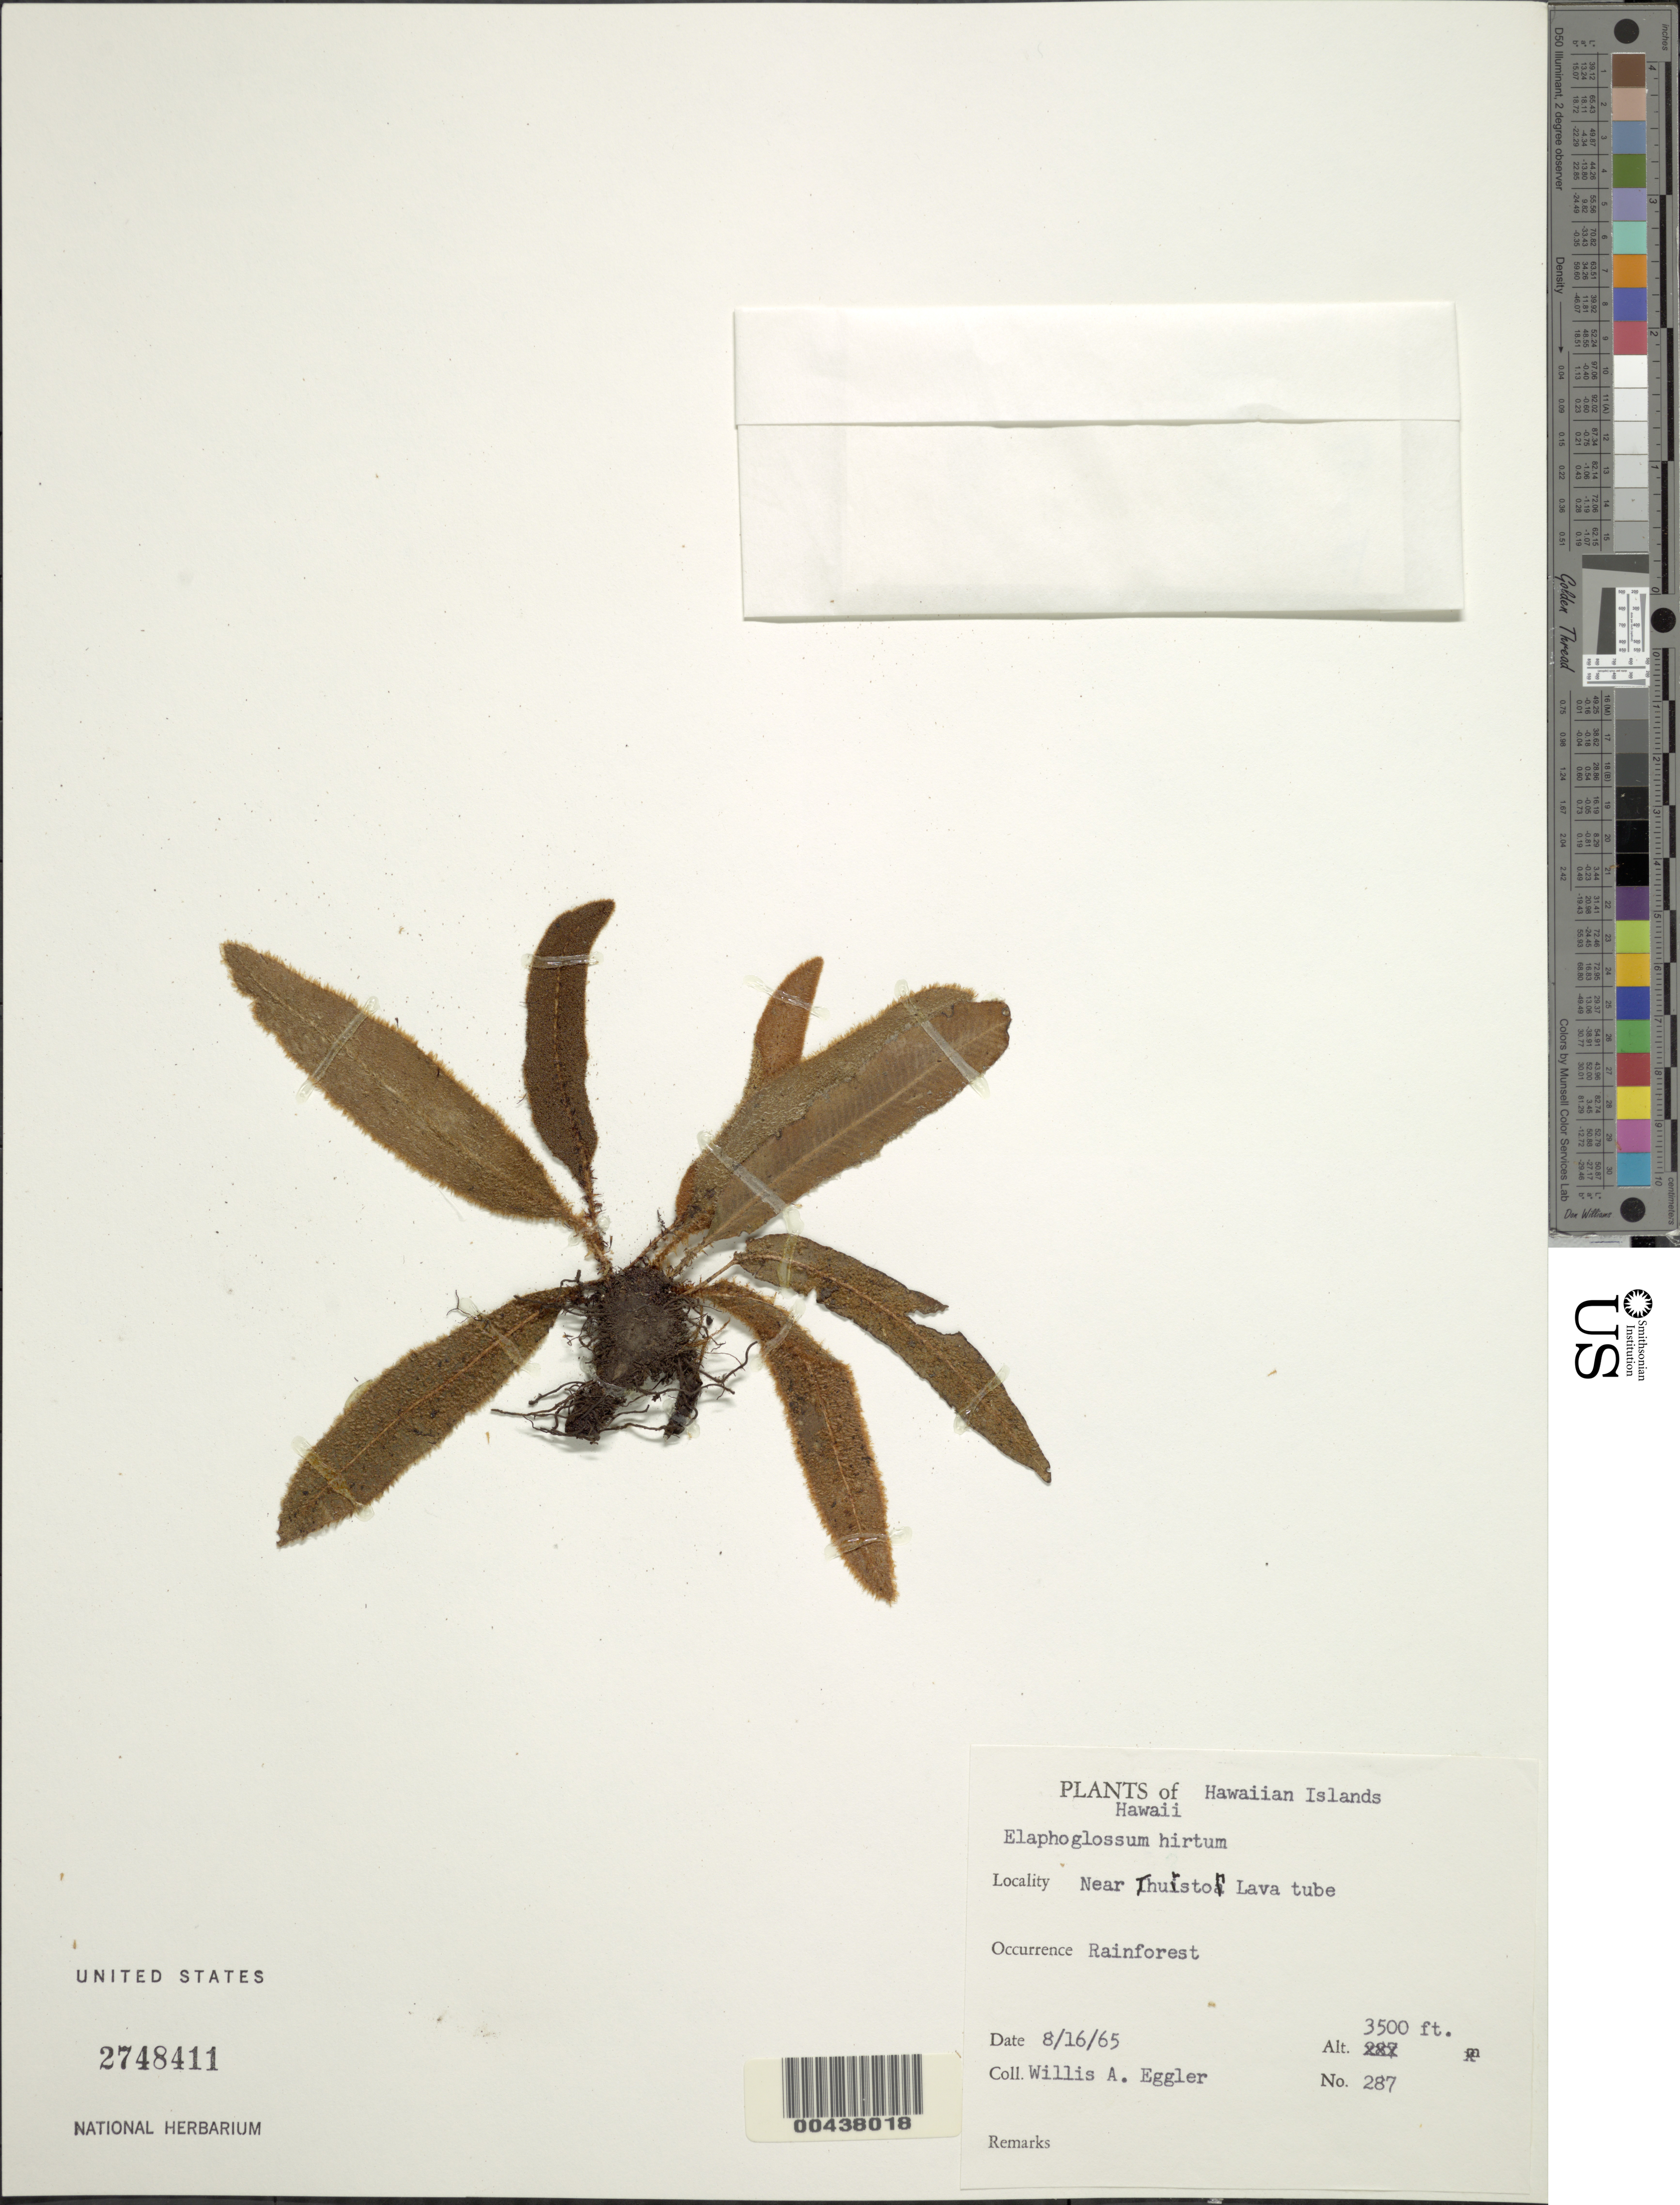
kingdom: Plantae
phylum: Tracheophyta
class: Polypodiopsida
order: Polypodiales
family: Dryopteridaceae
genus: Elaphoglossum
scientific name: Elaphoglossum hirtum var. micans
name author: C. Chr.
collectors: W. A. Eggler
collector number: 287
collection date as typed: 16 Aug 1965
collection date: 1965-08-16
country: United States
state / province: Hawaii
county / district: Hawaii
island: Hawaii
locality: near Thurston Lava tube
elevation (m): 1067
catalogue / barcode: US 2748411